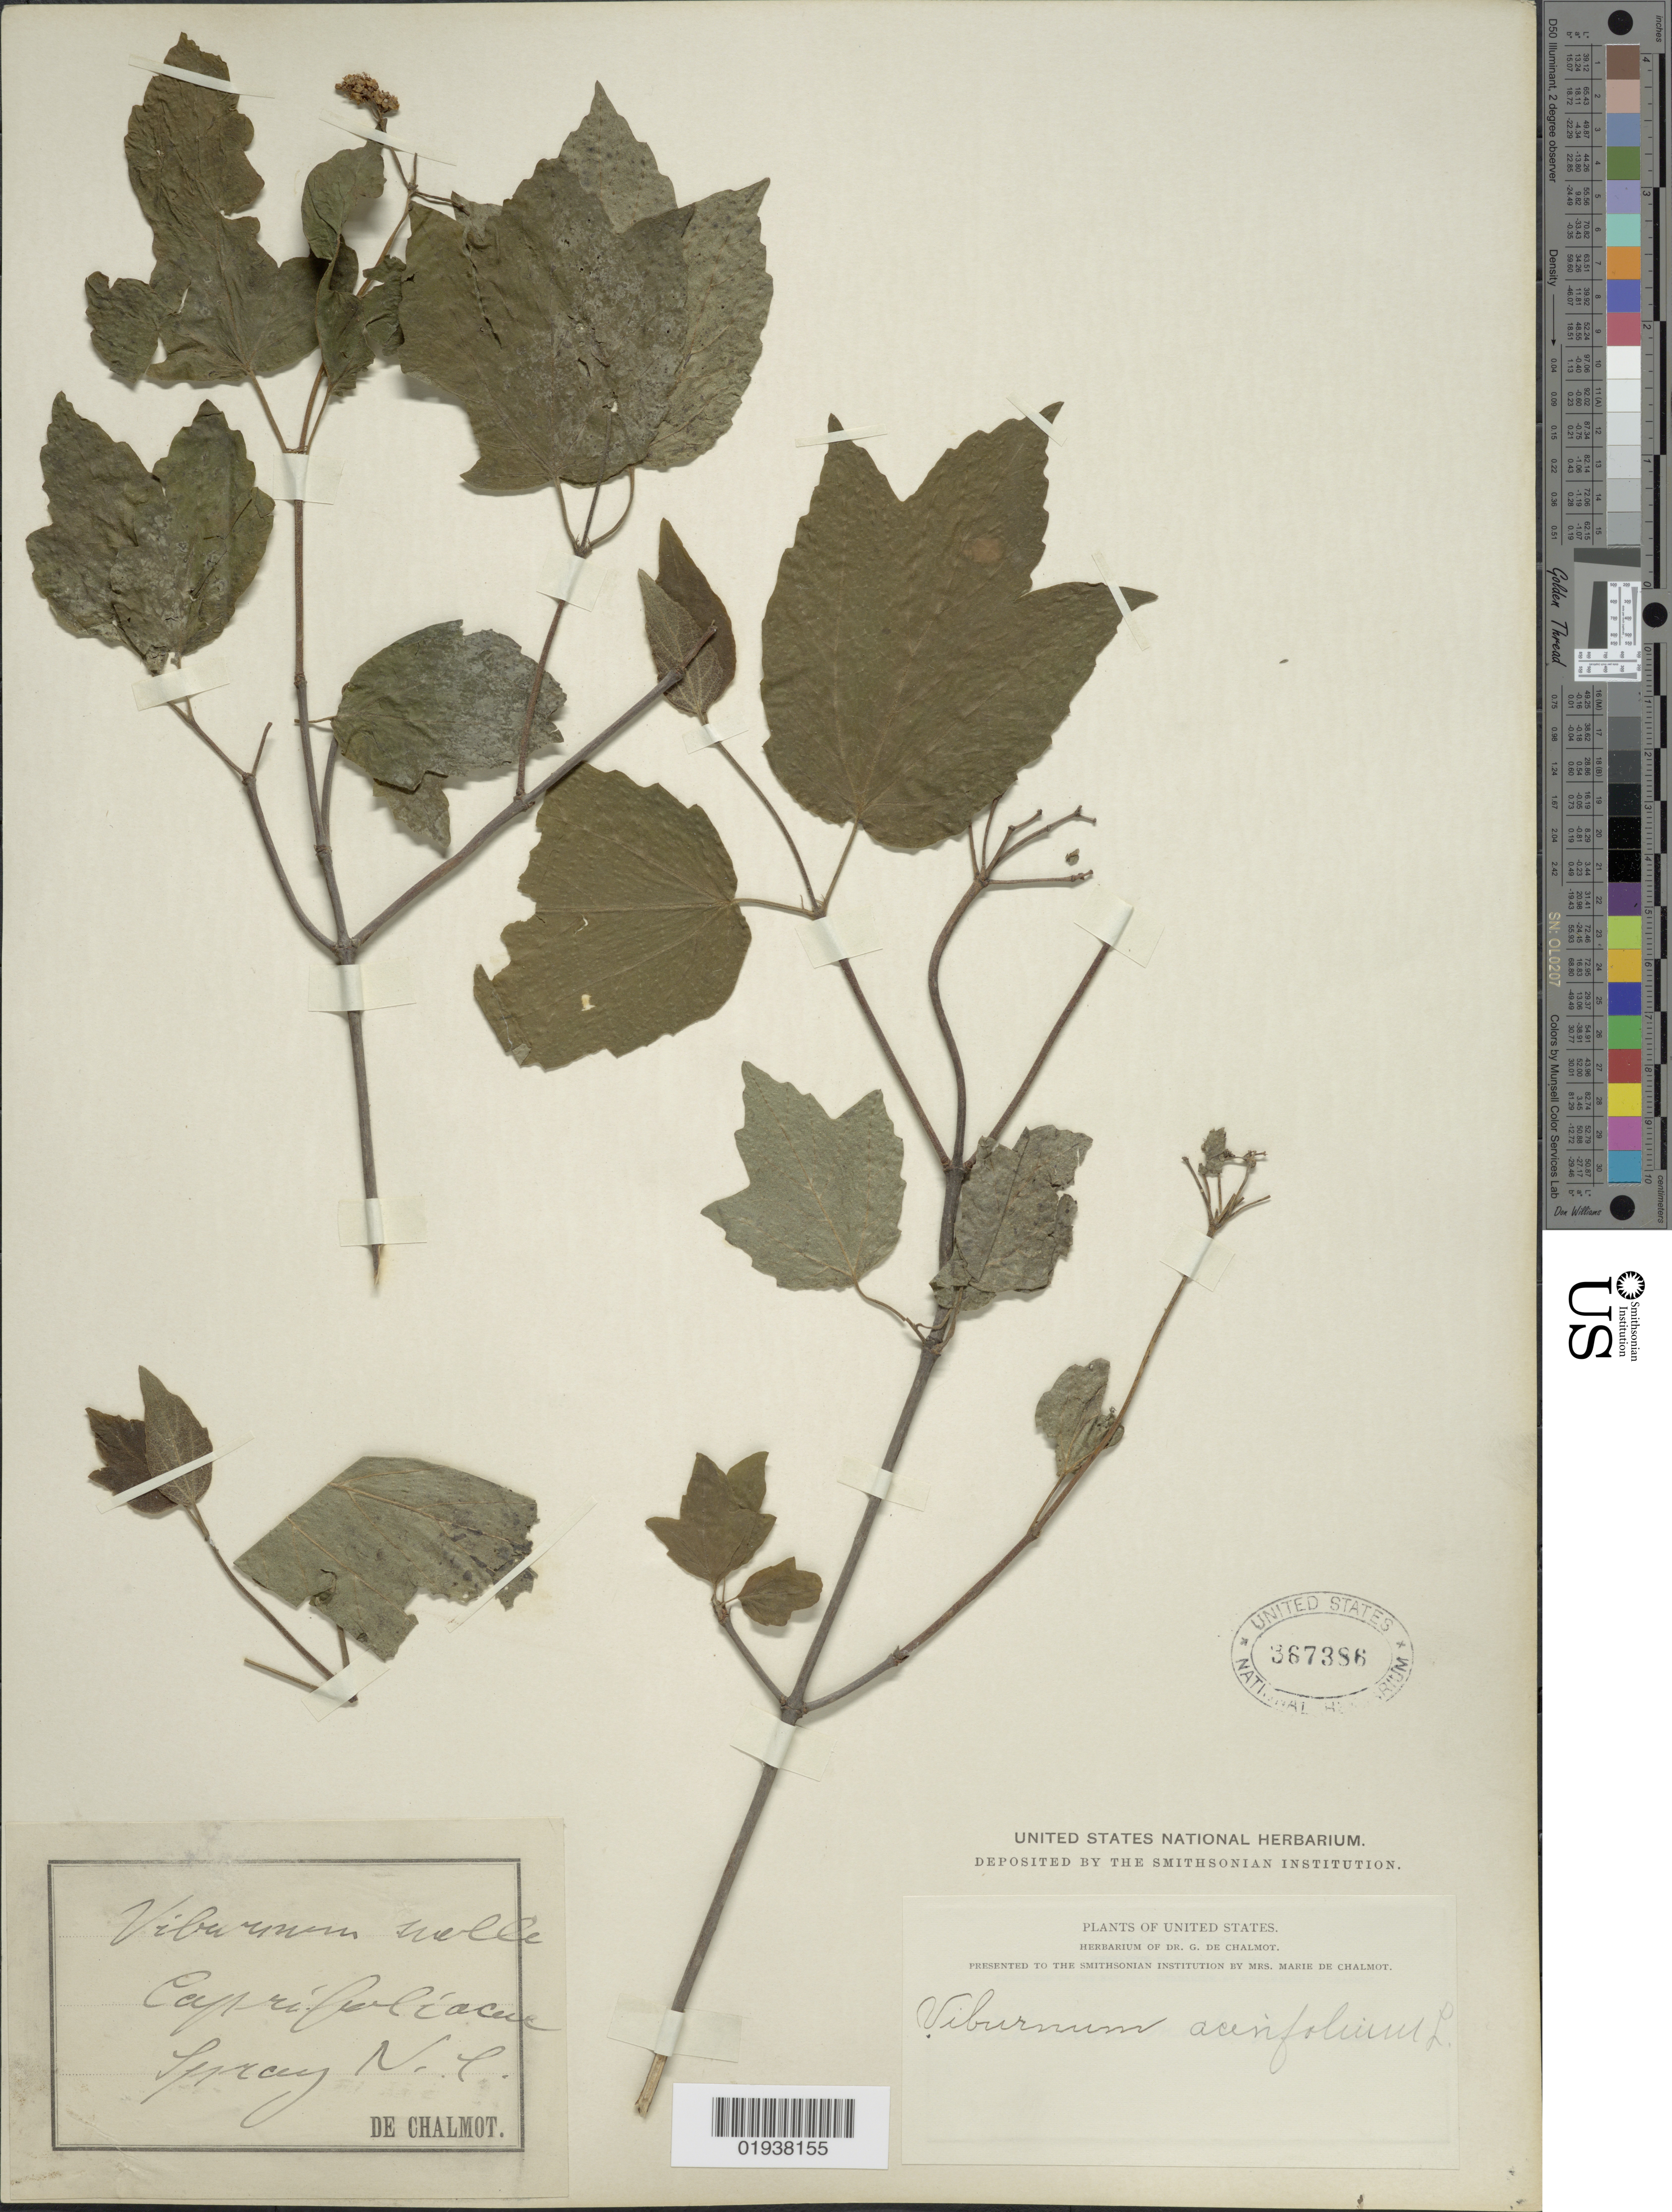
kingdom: Plantae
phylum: Tracheophyta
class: Magnoliopsida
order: Dipsacales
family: Viburnaceae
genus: Viburnum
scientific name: Viburnum acerifolium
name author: L.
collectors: G. de Chalmot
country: United States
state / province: North Carolina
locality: Spray.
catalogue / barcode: US 367386